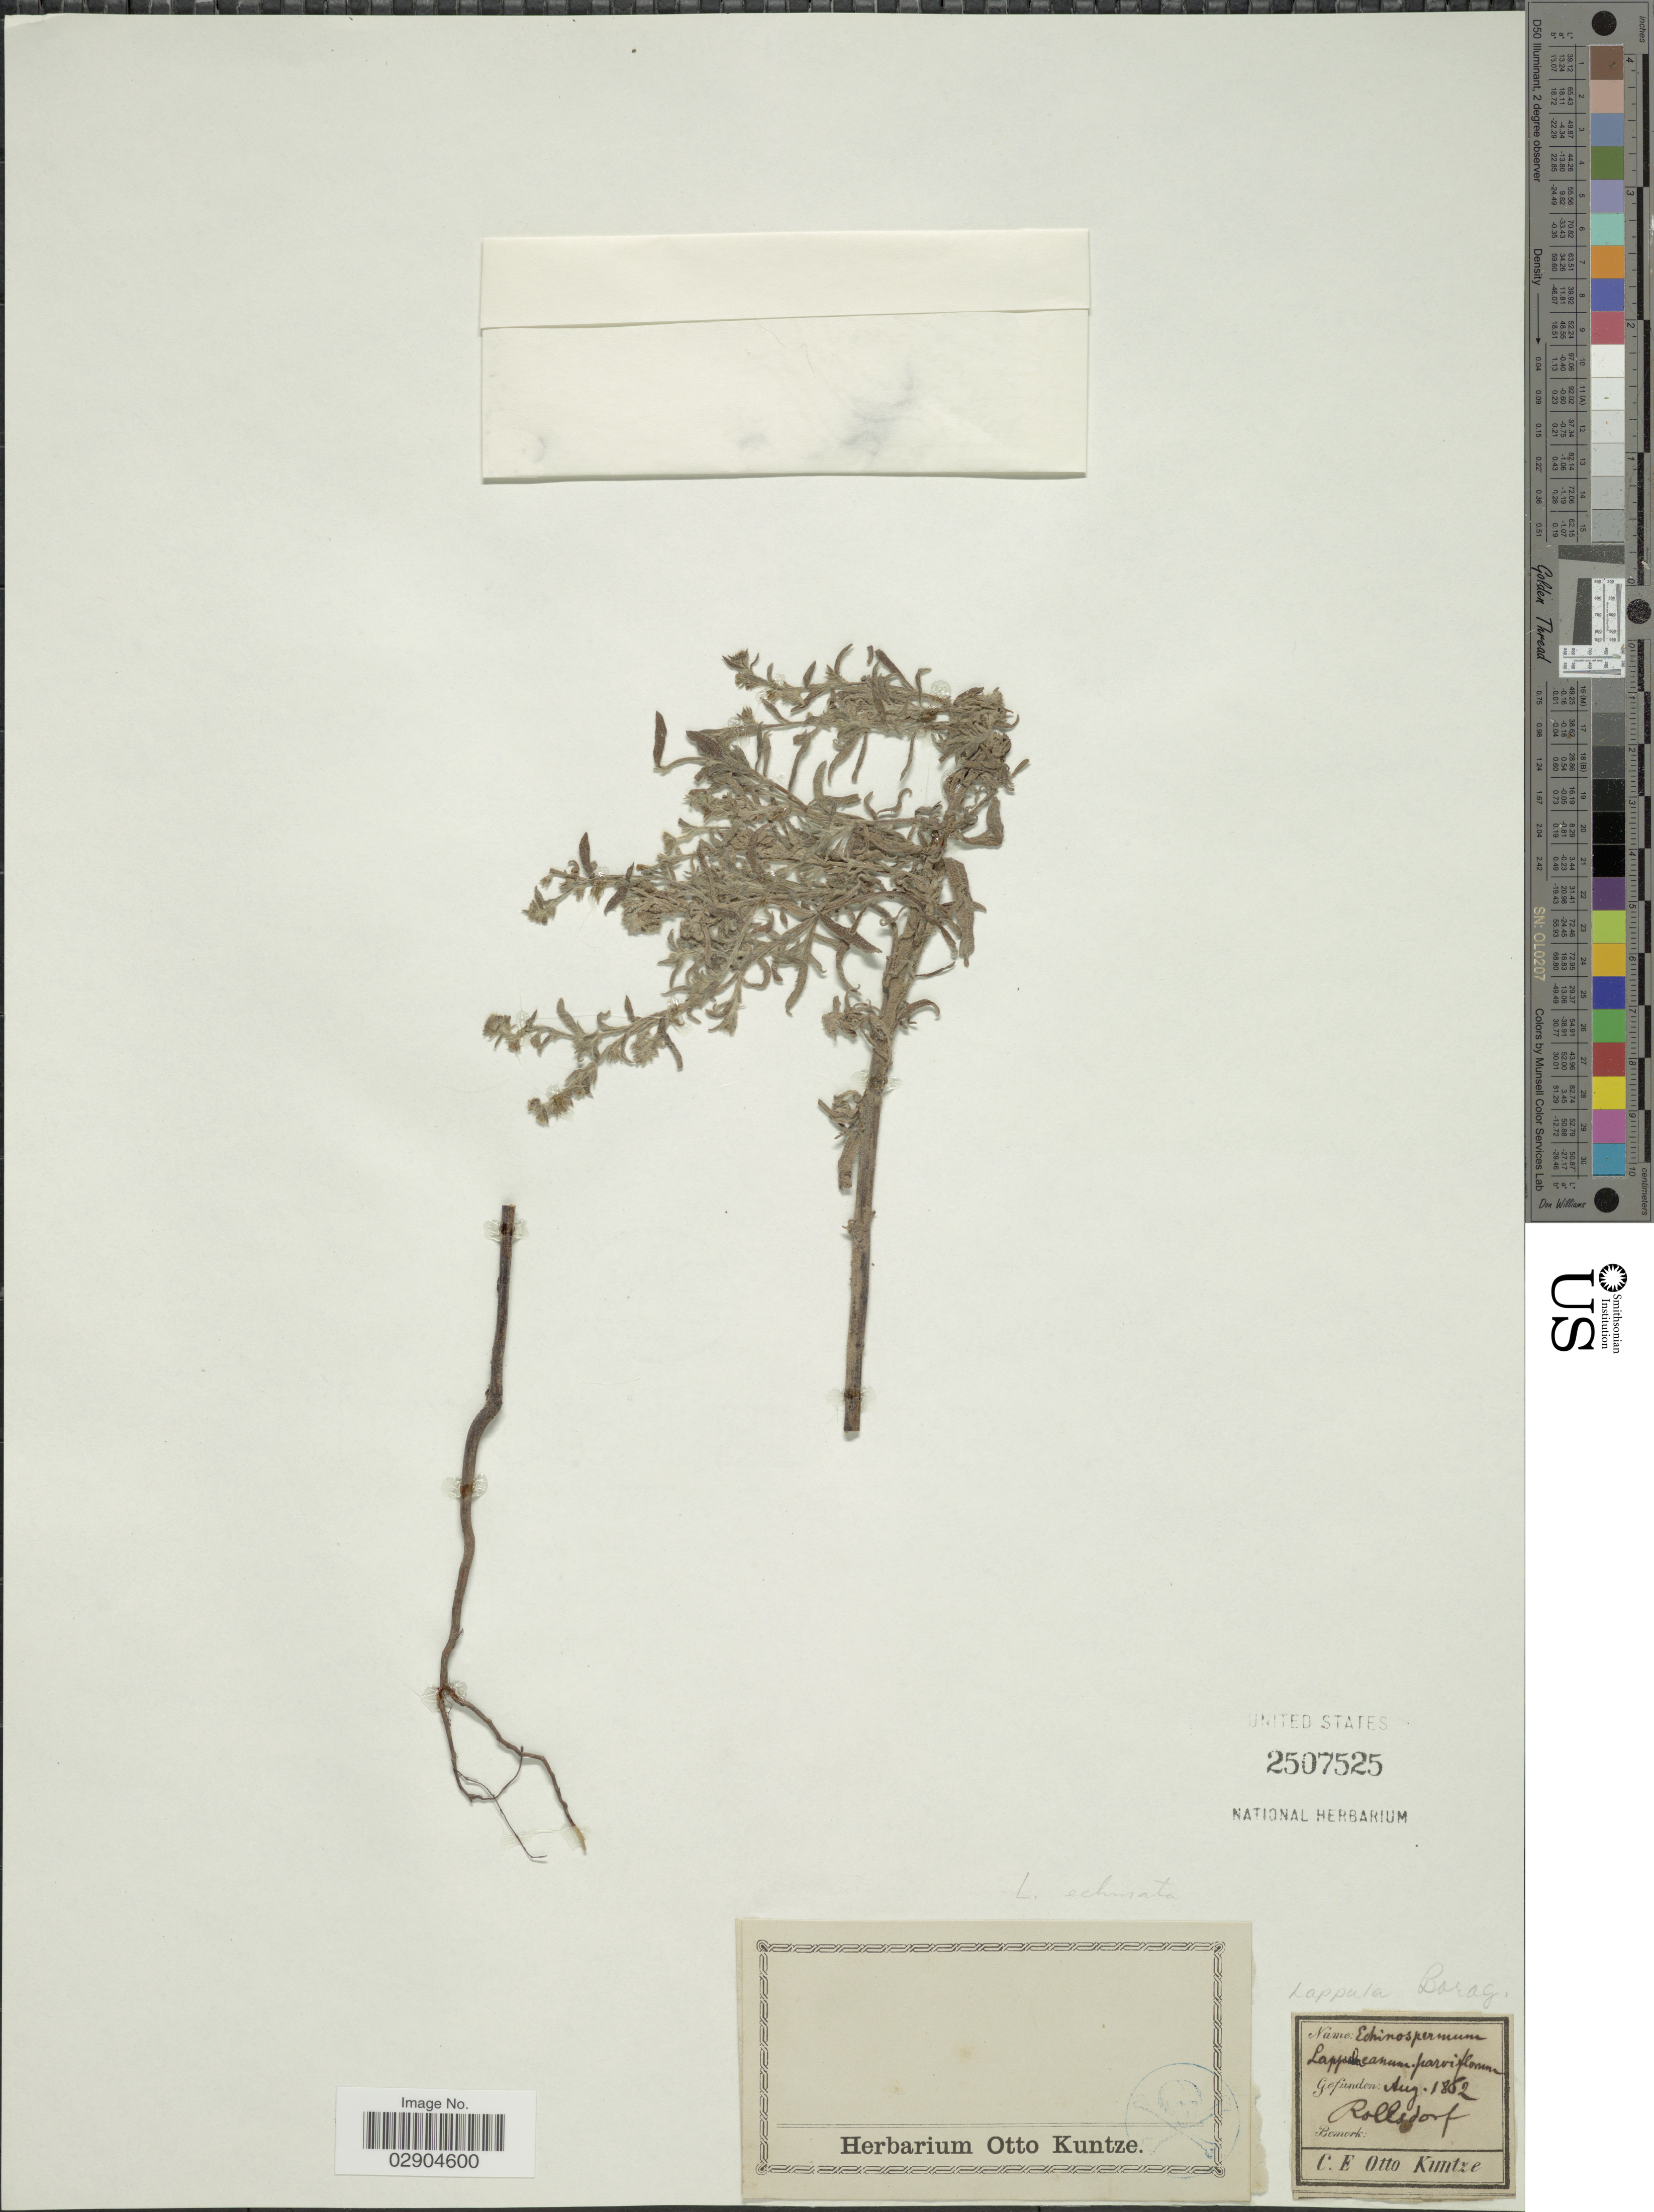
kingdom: Plantae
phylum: Tracheophyta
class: Magnoliopsida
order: Boraginales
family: Boraginaceae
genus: Lappula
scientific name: Lappula squarrosa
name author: (Retz.) Dumort.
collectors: C.E.O. Kuntze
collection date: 1862-08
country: Austria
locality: Rollsdorf.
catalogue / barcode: US 2507525